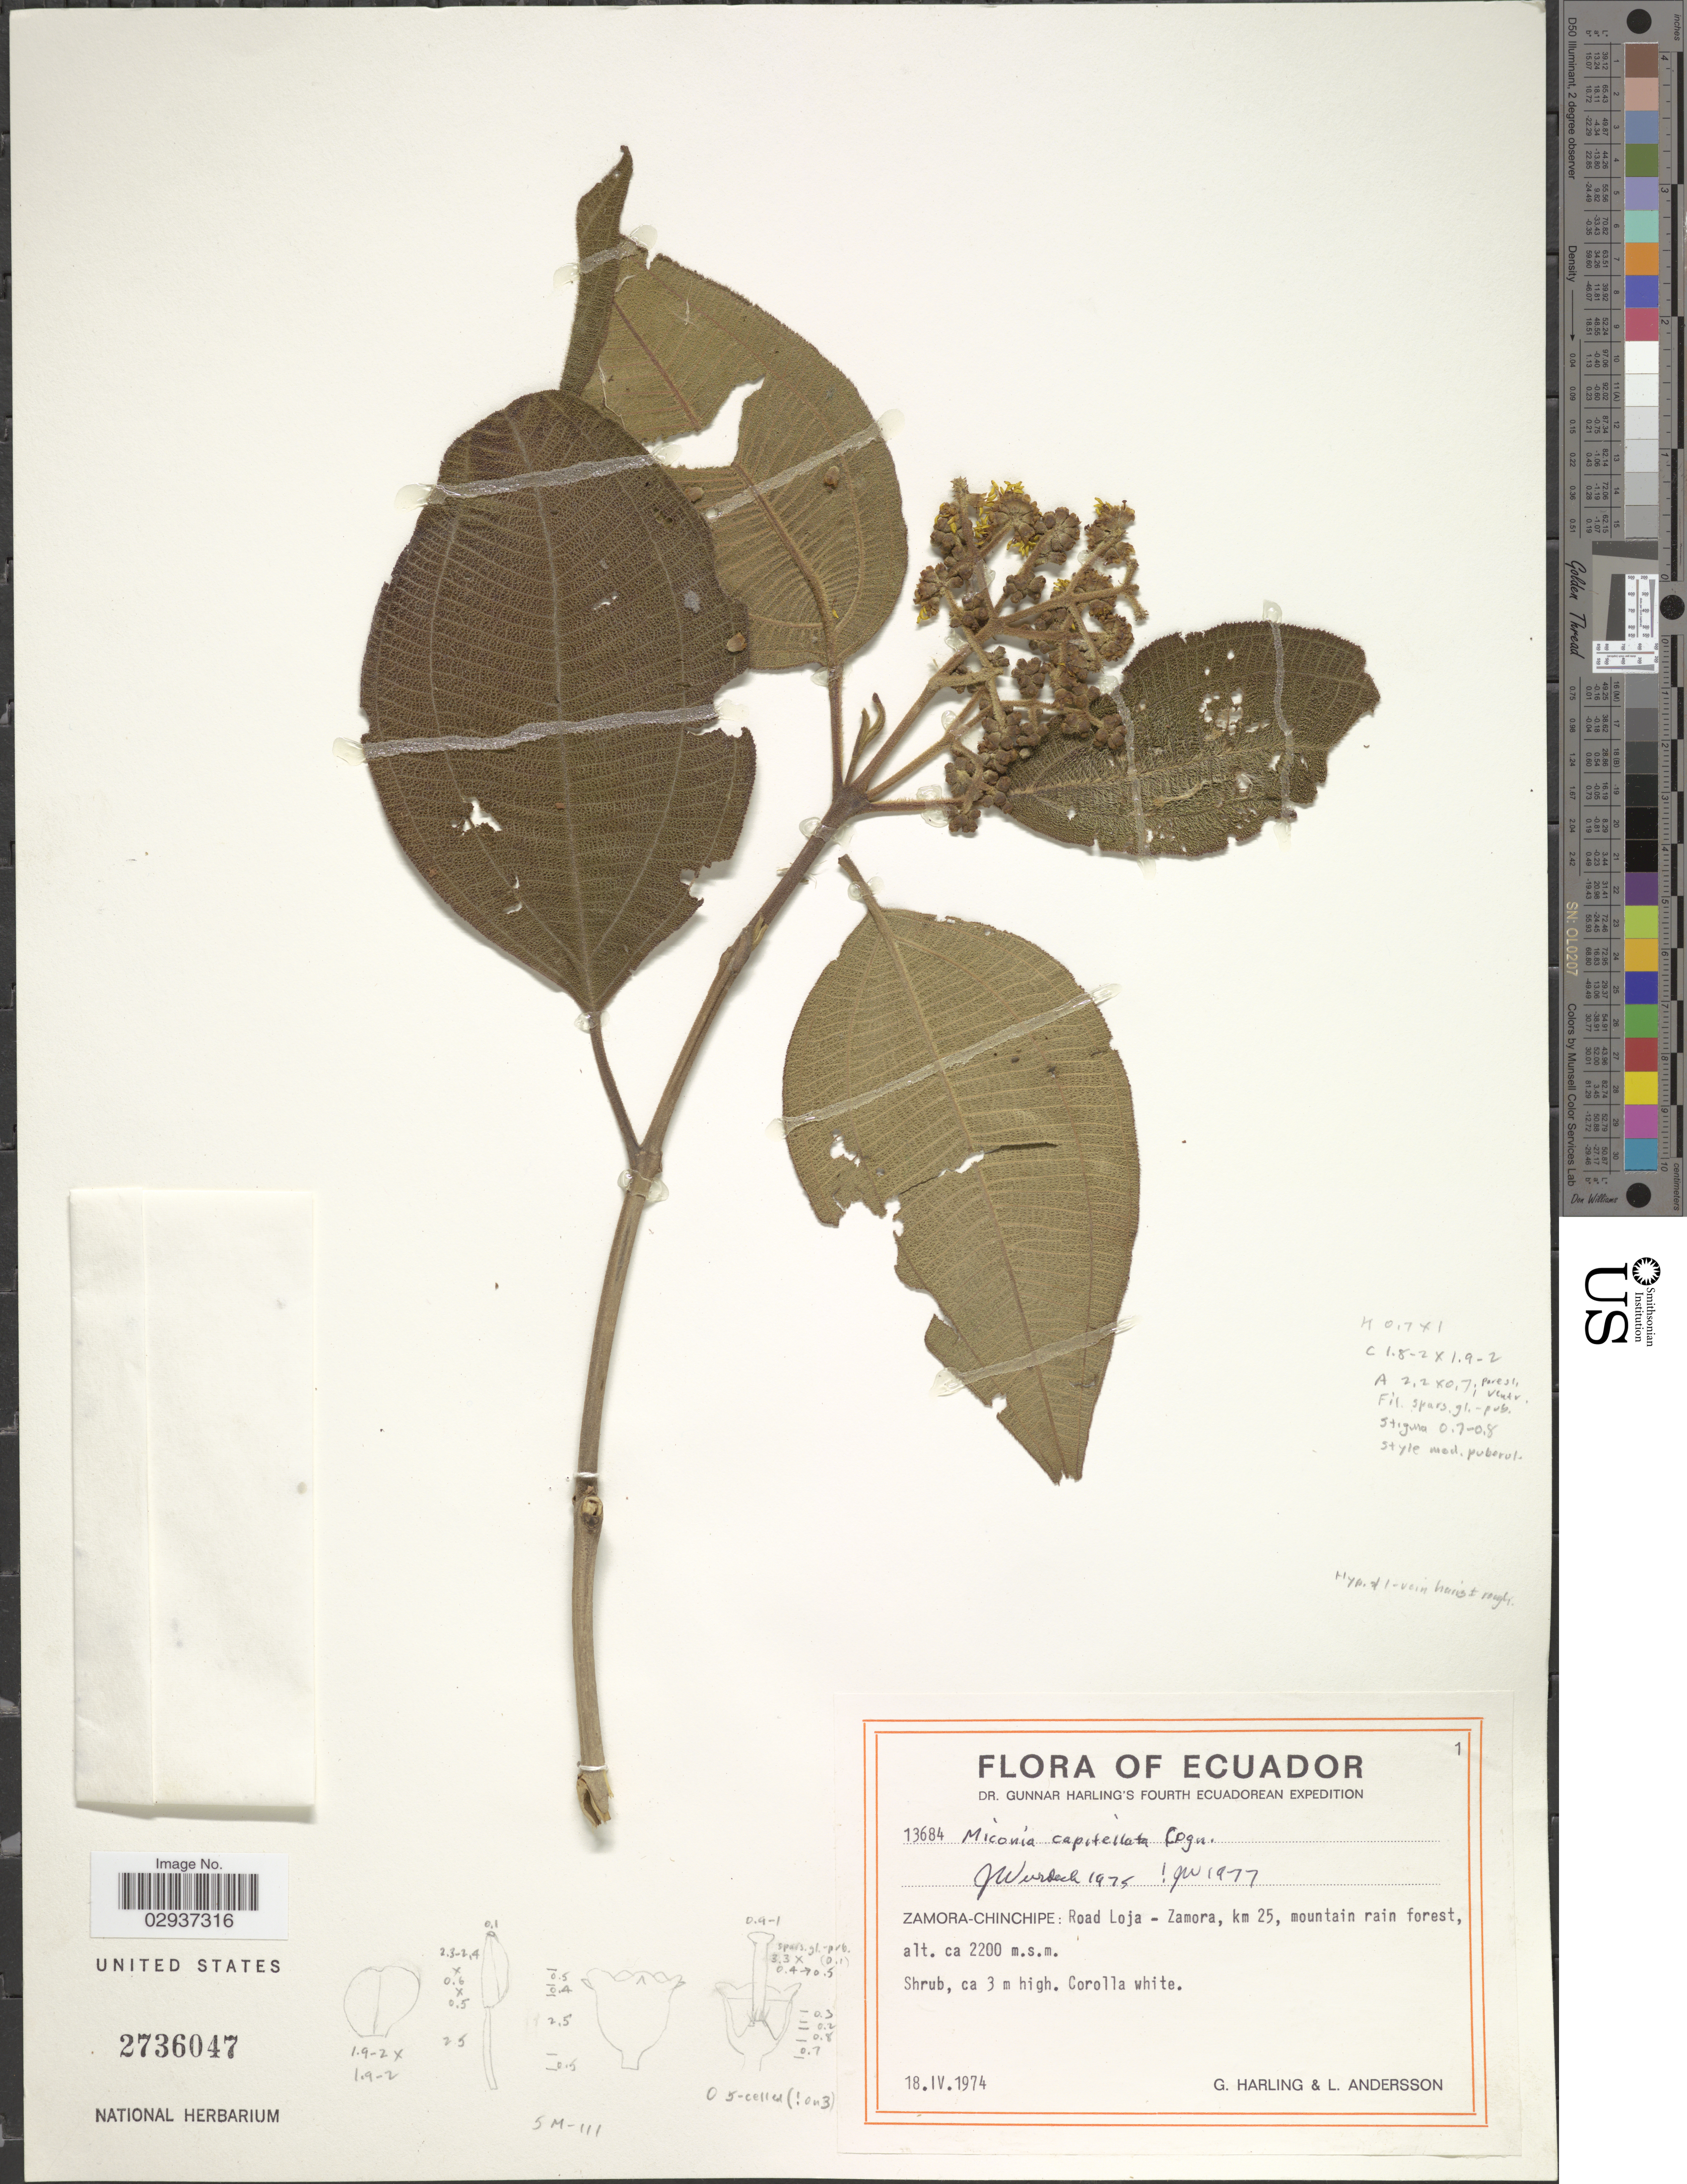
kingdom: Plantae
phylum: Tracheophyta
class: Magnoliopsida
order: Myrtales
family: Melastomataceae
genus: Miconia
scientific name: Miconia capitellata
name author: Cogn.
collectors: G. Harling & L. Andersson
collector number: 13684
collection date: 1974-04-18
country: Ecuador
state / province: Zamora-Chinchipe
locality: Road Loja-Zamora, km 25.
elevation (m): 2200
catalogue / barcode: US 2736047